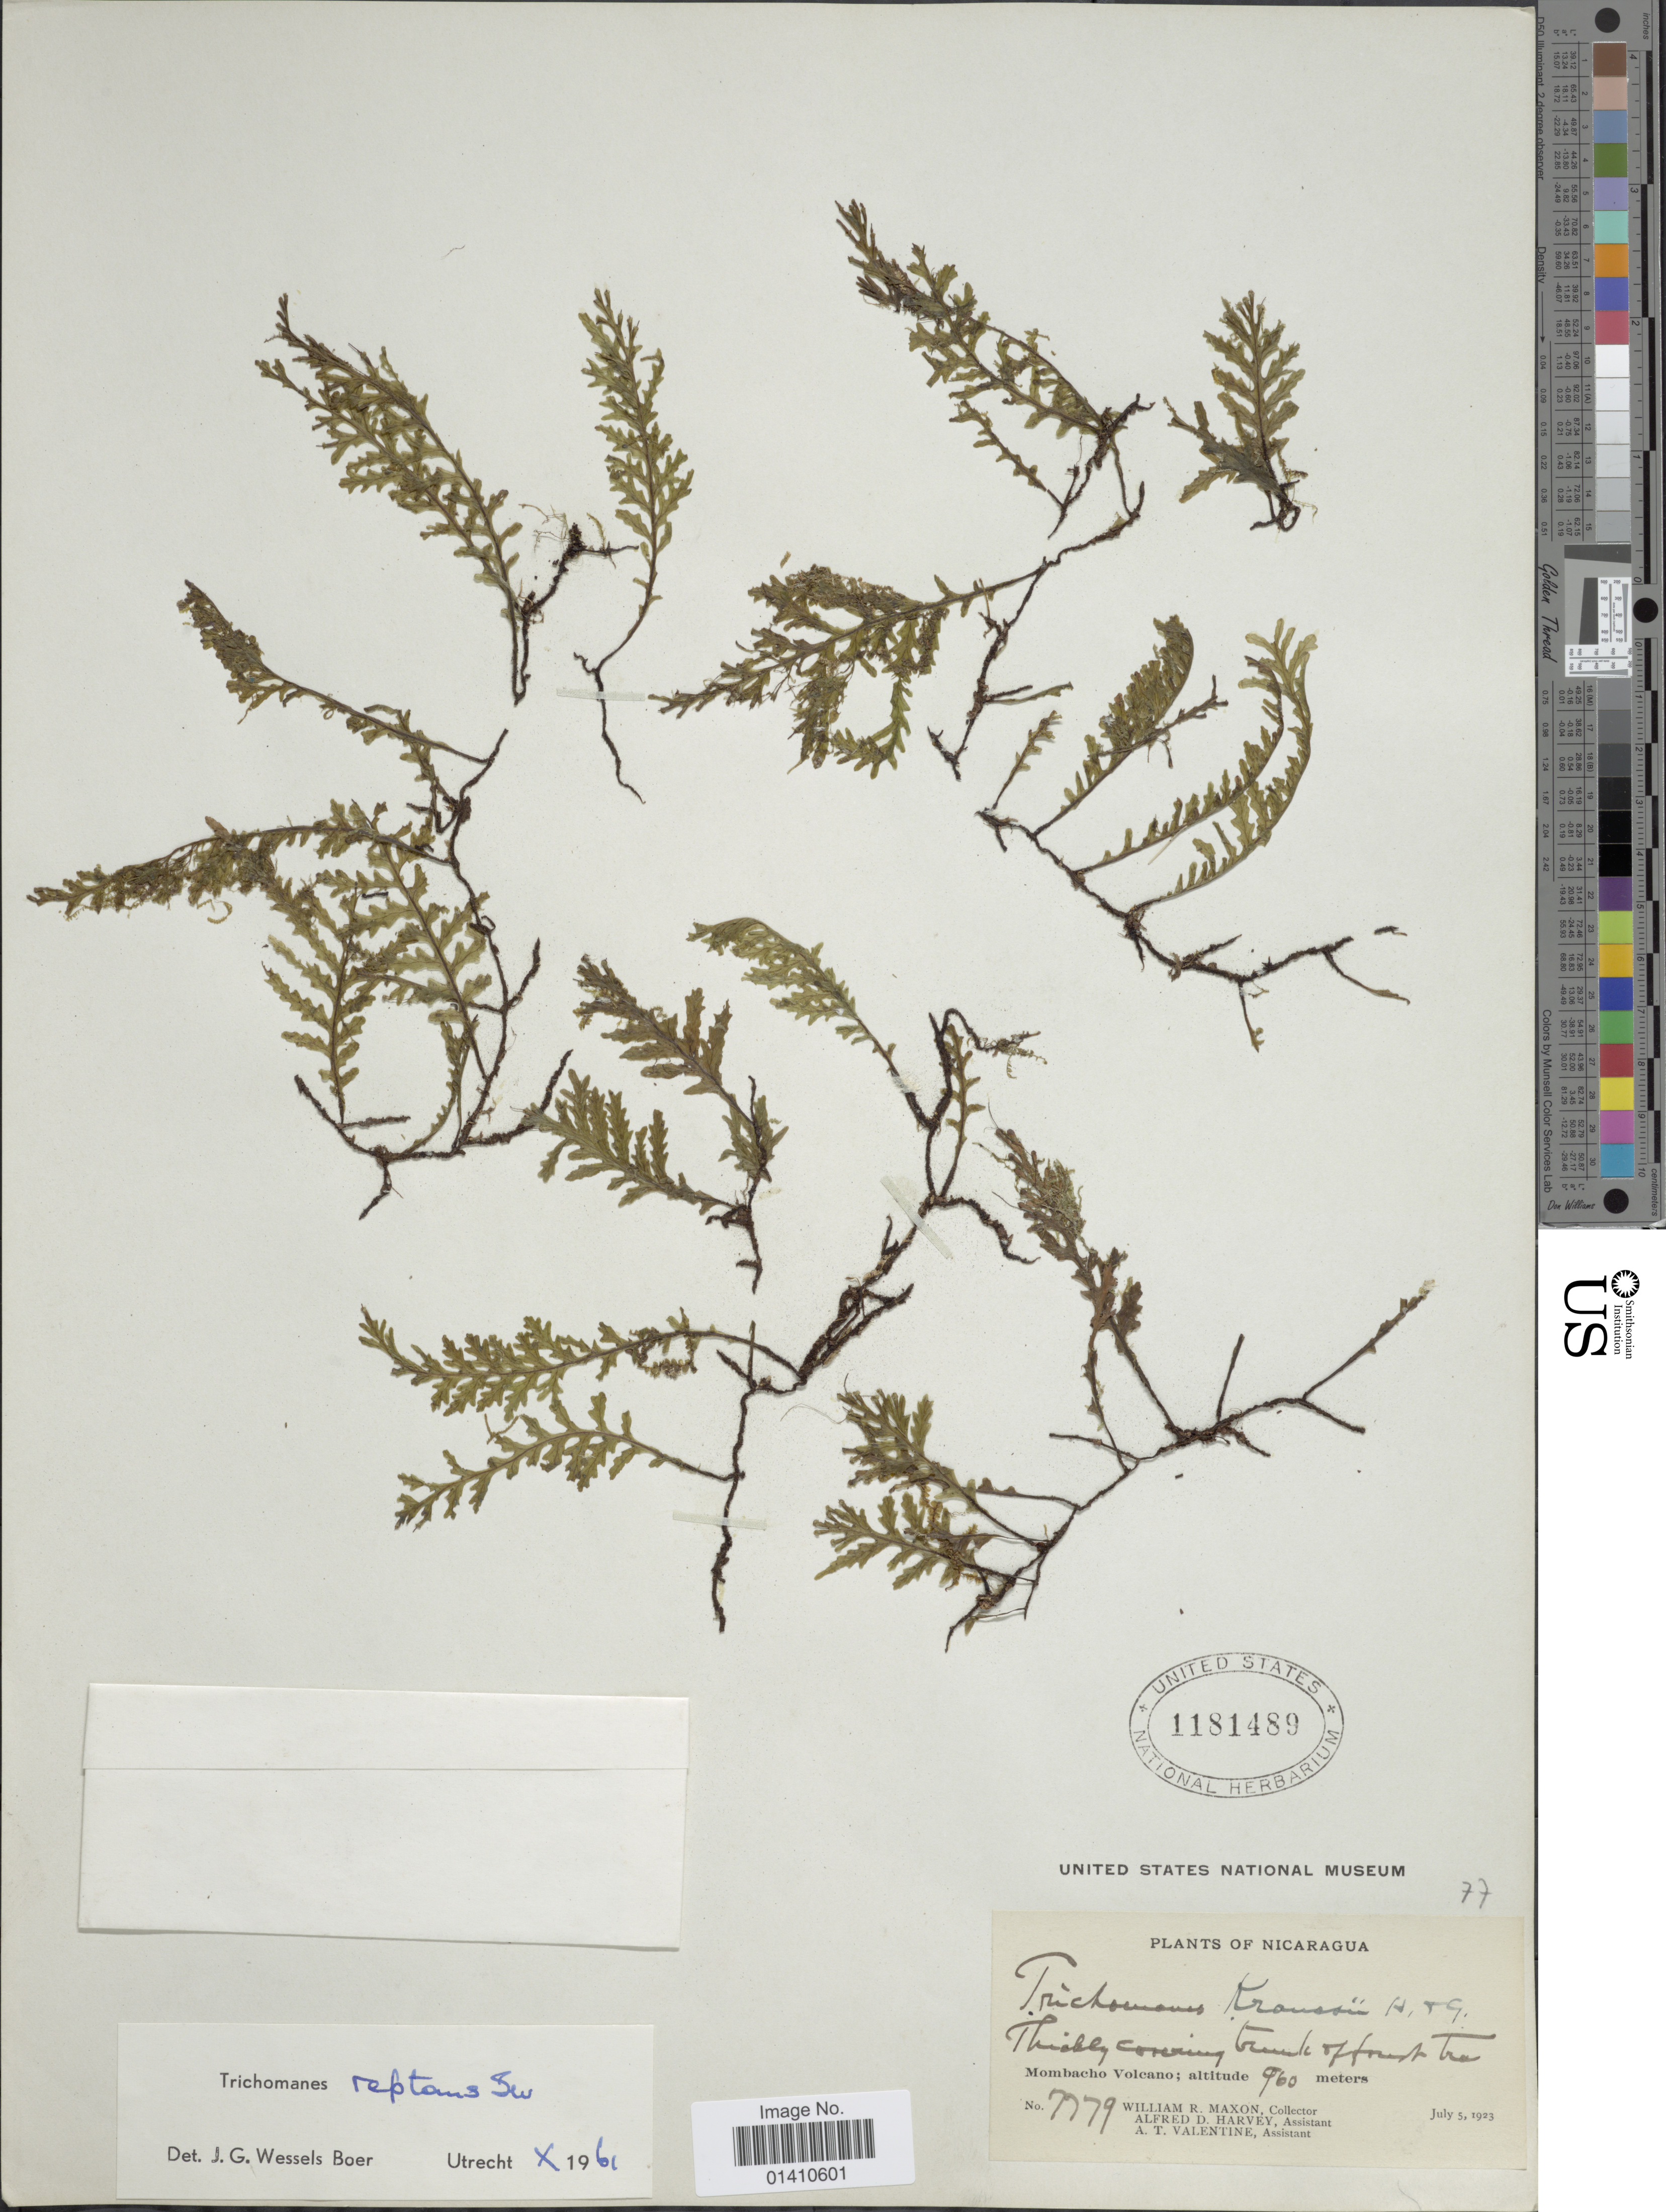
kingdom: Plantae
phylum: Tracheophyta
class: Polypodiopsida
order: Hymenophyllales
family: Hymenophyllaceae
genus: Didymoglossum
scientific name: Didymoglossum reptans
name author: (Sw.) C. Presl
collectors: W. R. Maxon, A. D. Harvey & A. Valentine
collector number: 7779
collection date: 1923-07-05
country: Nicaragua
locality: Mombacho Volcano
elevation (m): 960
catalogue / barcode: US 1181489